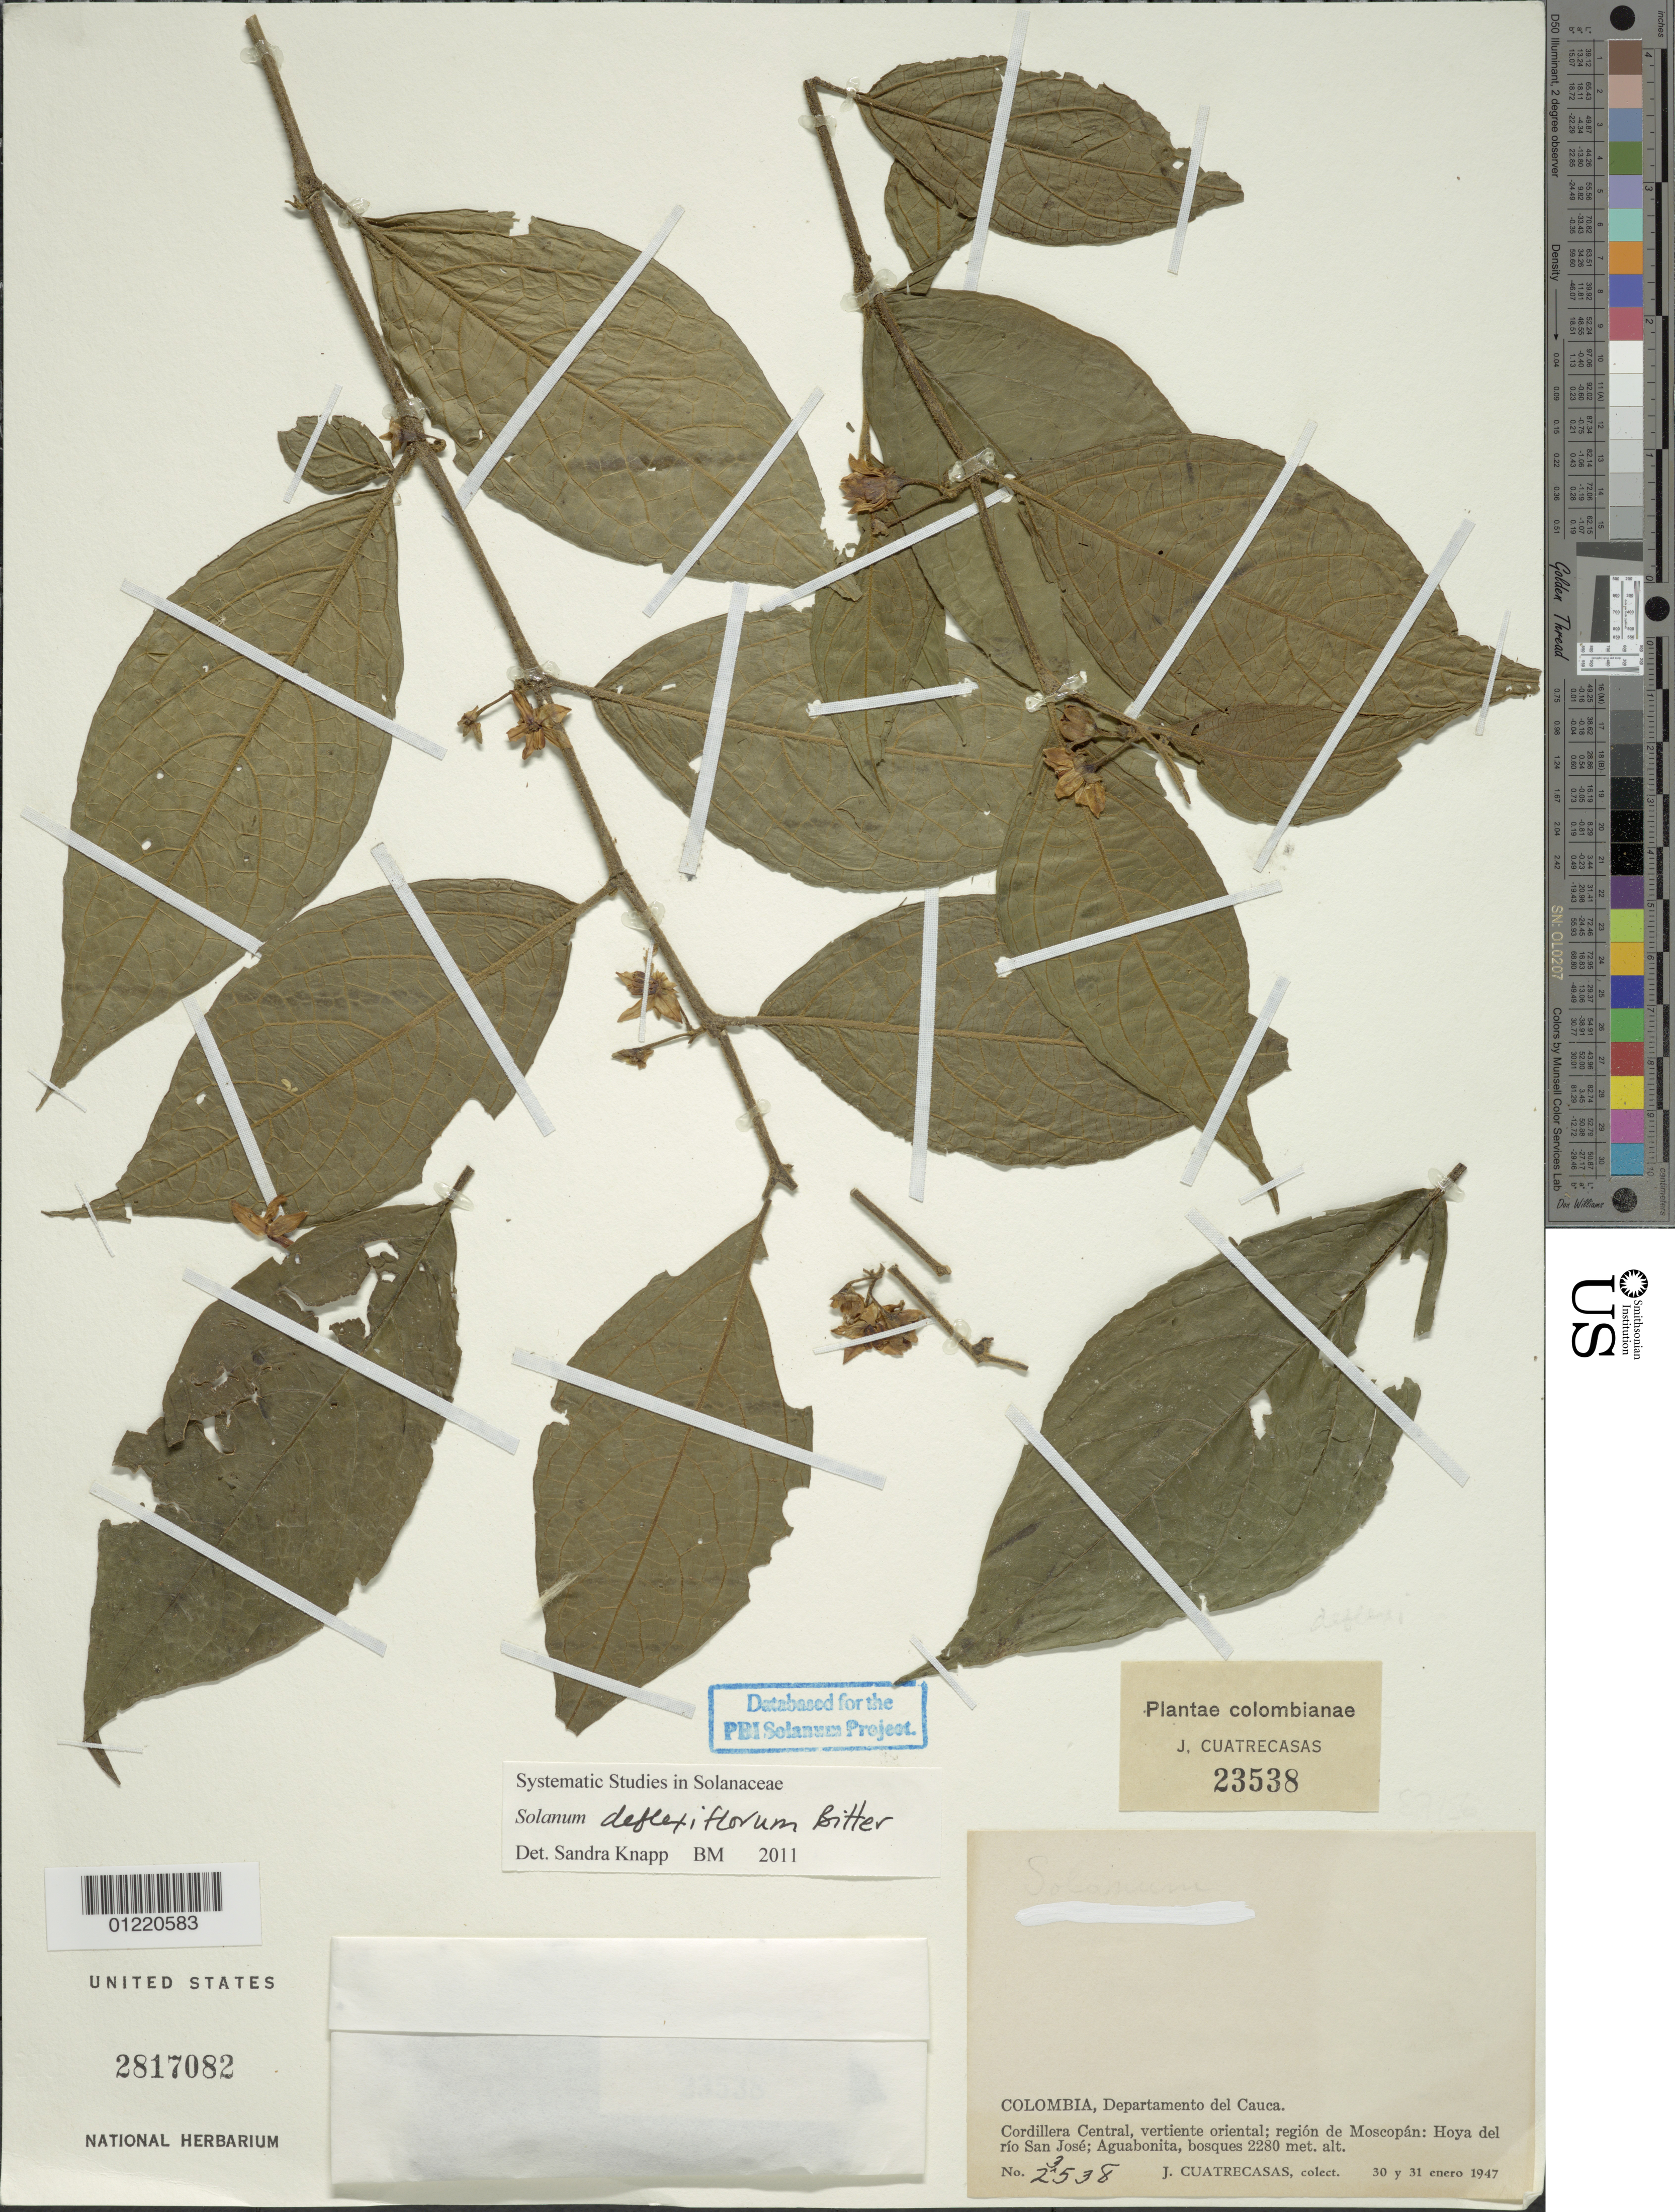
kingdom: Plantae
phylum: Tracheophyta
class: Magnoliopsida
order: Solanales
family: Solanaceae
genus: Solanum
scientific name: Solanum deflexiflorum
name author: Bitter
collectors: J. Cuatrecasas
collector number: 23538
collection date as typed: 30-31 Jan 1947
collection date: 1947-01-30/1947-01-31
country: Colombia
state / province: Cauca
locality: Cordillera Central, vertiente oriental; región de Moscopán: Hoya del río San José; Aguabonita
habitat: bosques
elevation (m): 2280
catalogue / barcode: US 2817082